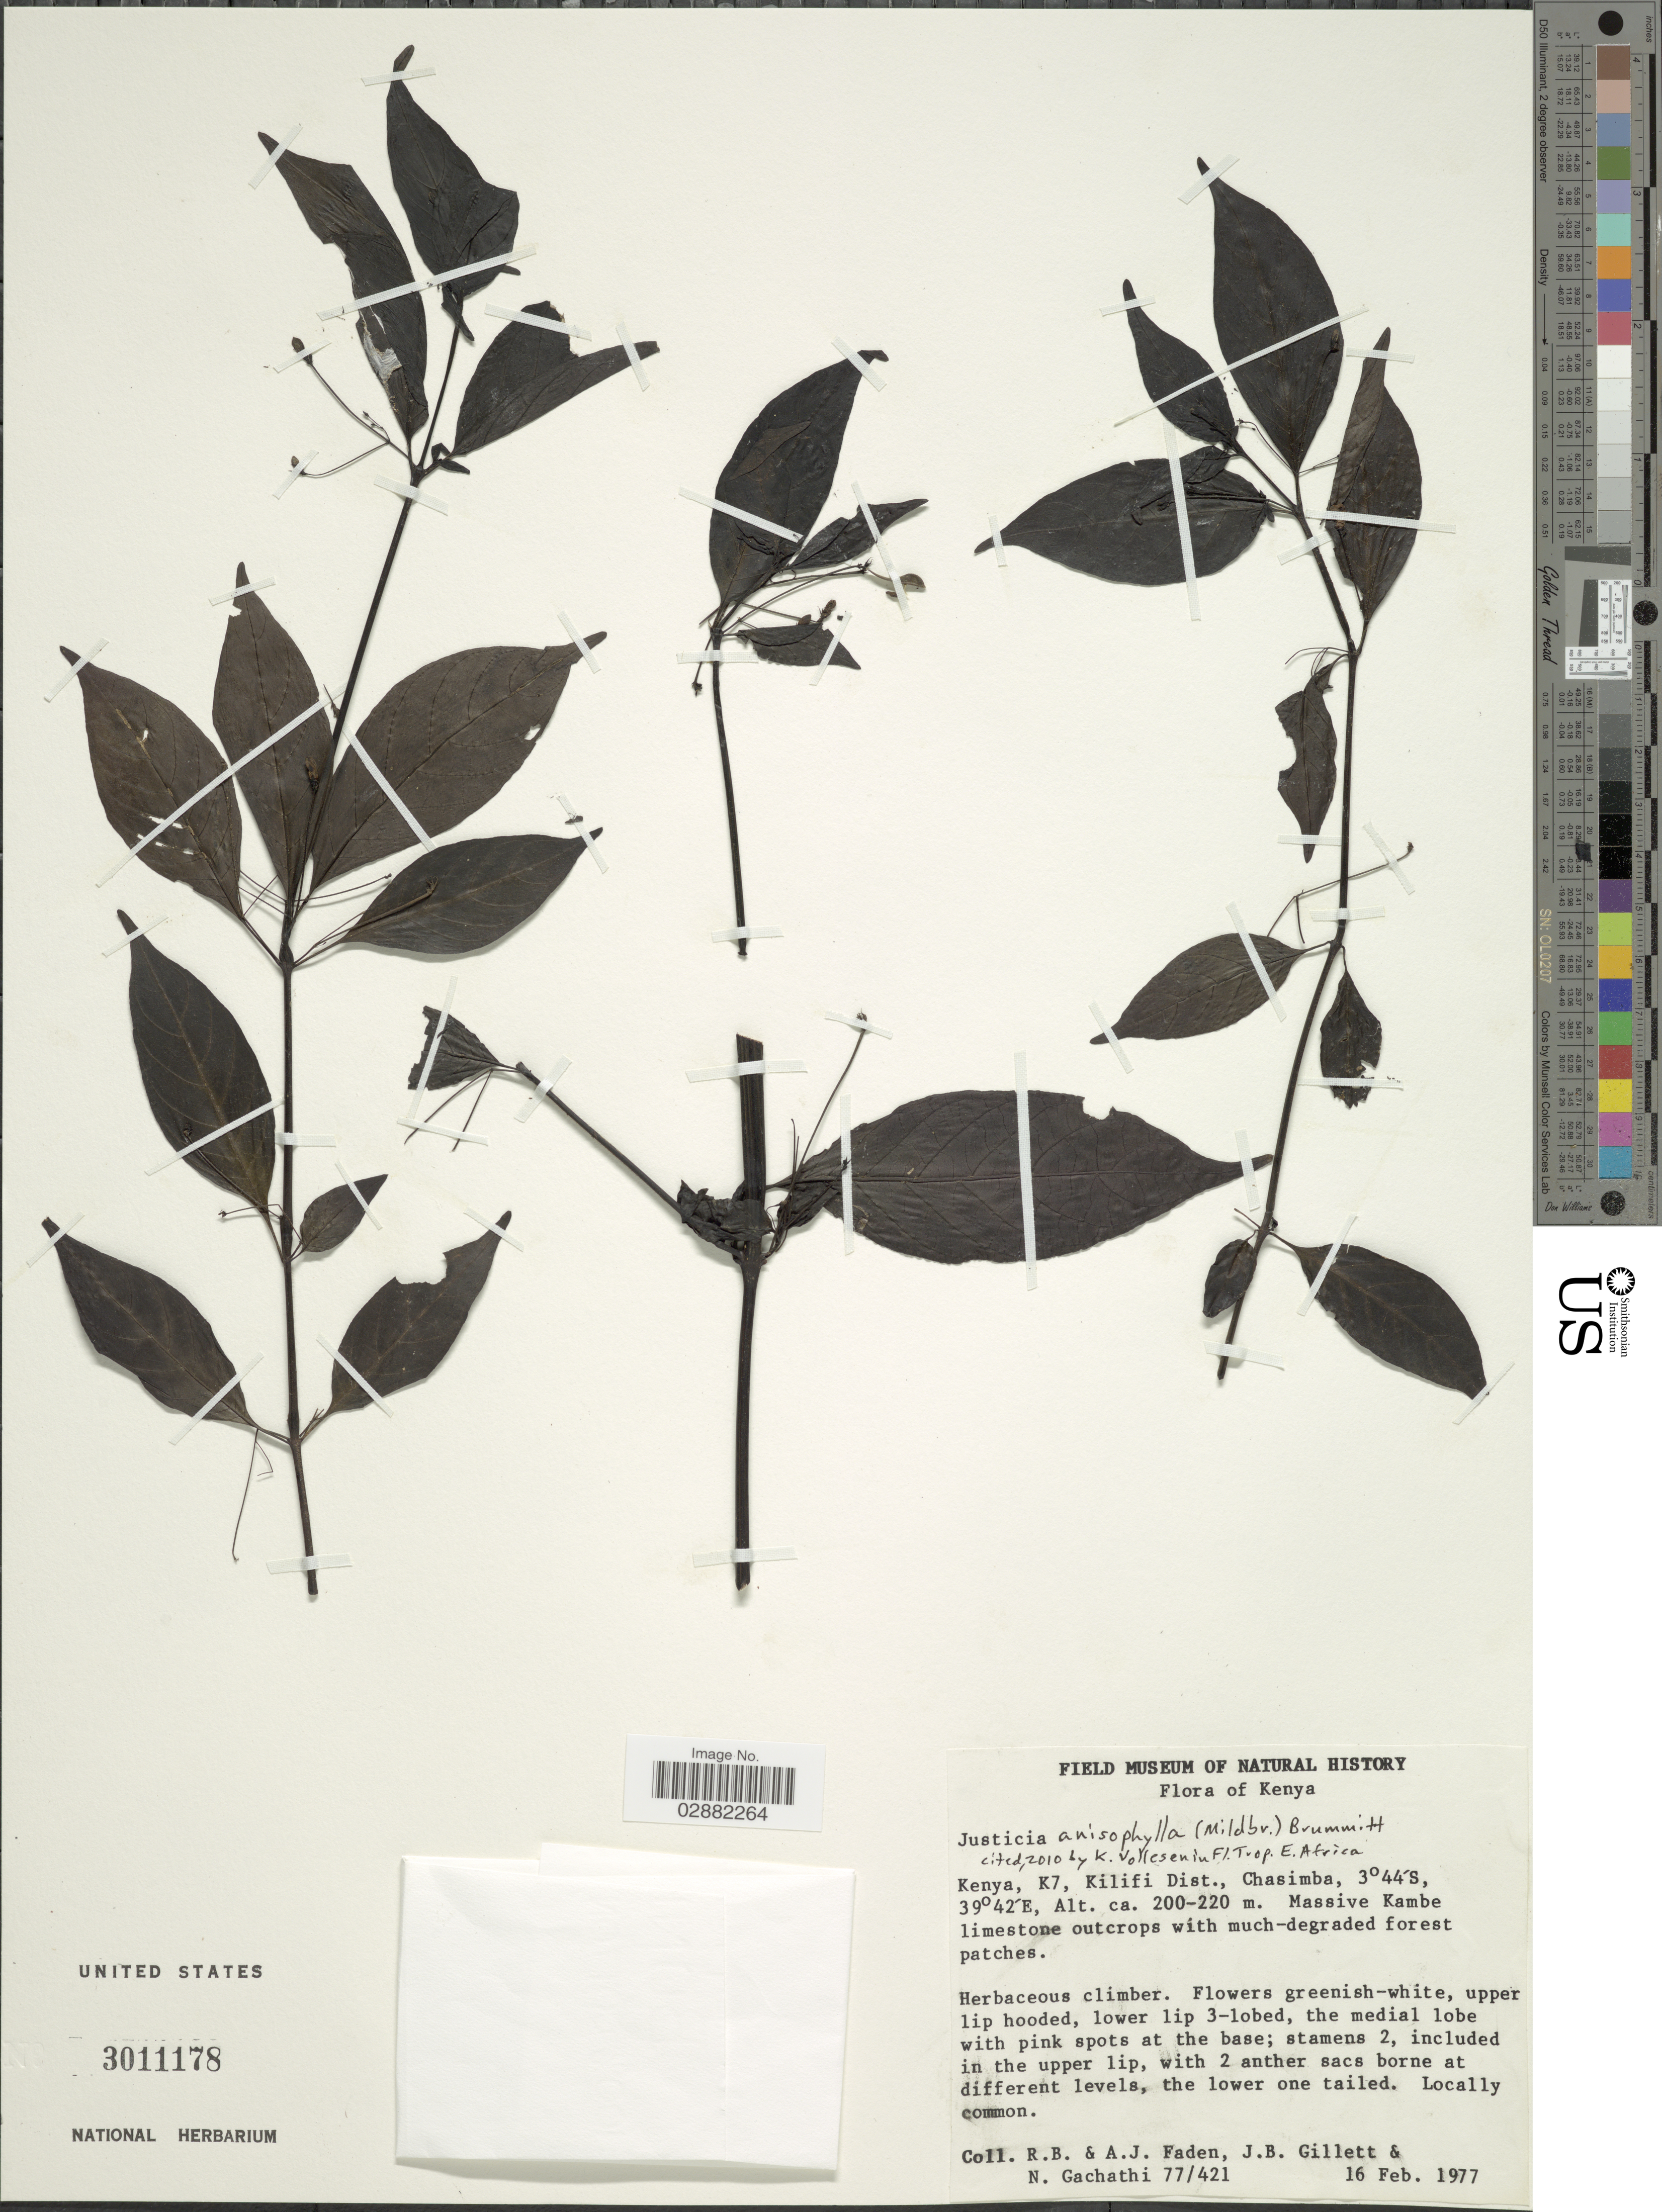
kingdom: Plantae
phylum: Tracheophyta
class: Magnoliopsida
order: Lamiales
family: Acanthaceae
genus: Justicia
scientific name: Justicia anisophylla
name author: (Mildbr.) Brummitt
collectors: R. B. Faden, A. J. Faden, J. B. Gillett & N. Gachathi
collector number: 77/421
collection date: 1977-02-16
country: Kenya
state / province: Kilifi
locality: Kenya, K7, Kilifi Dist., Chasimba. Massive Kambe limestone.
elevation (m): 200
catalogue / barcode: US 3011178